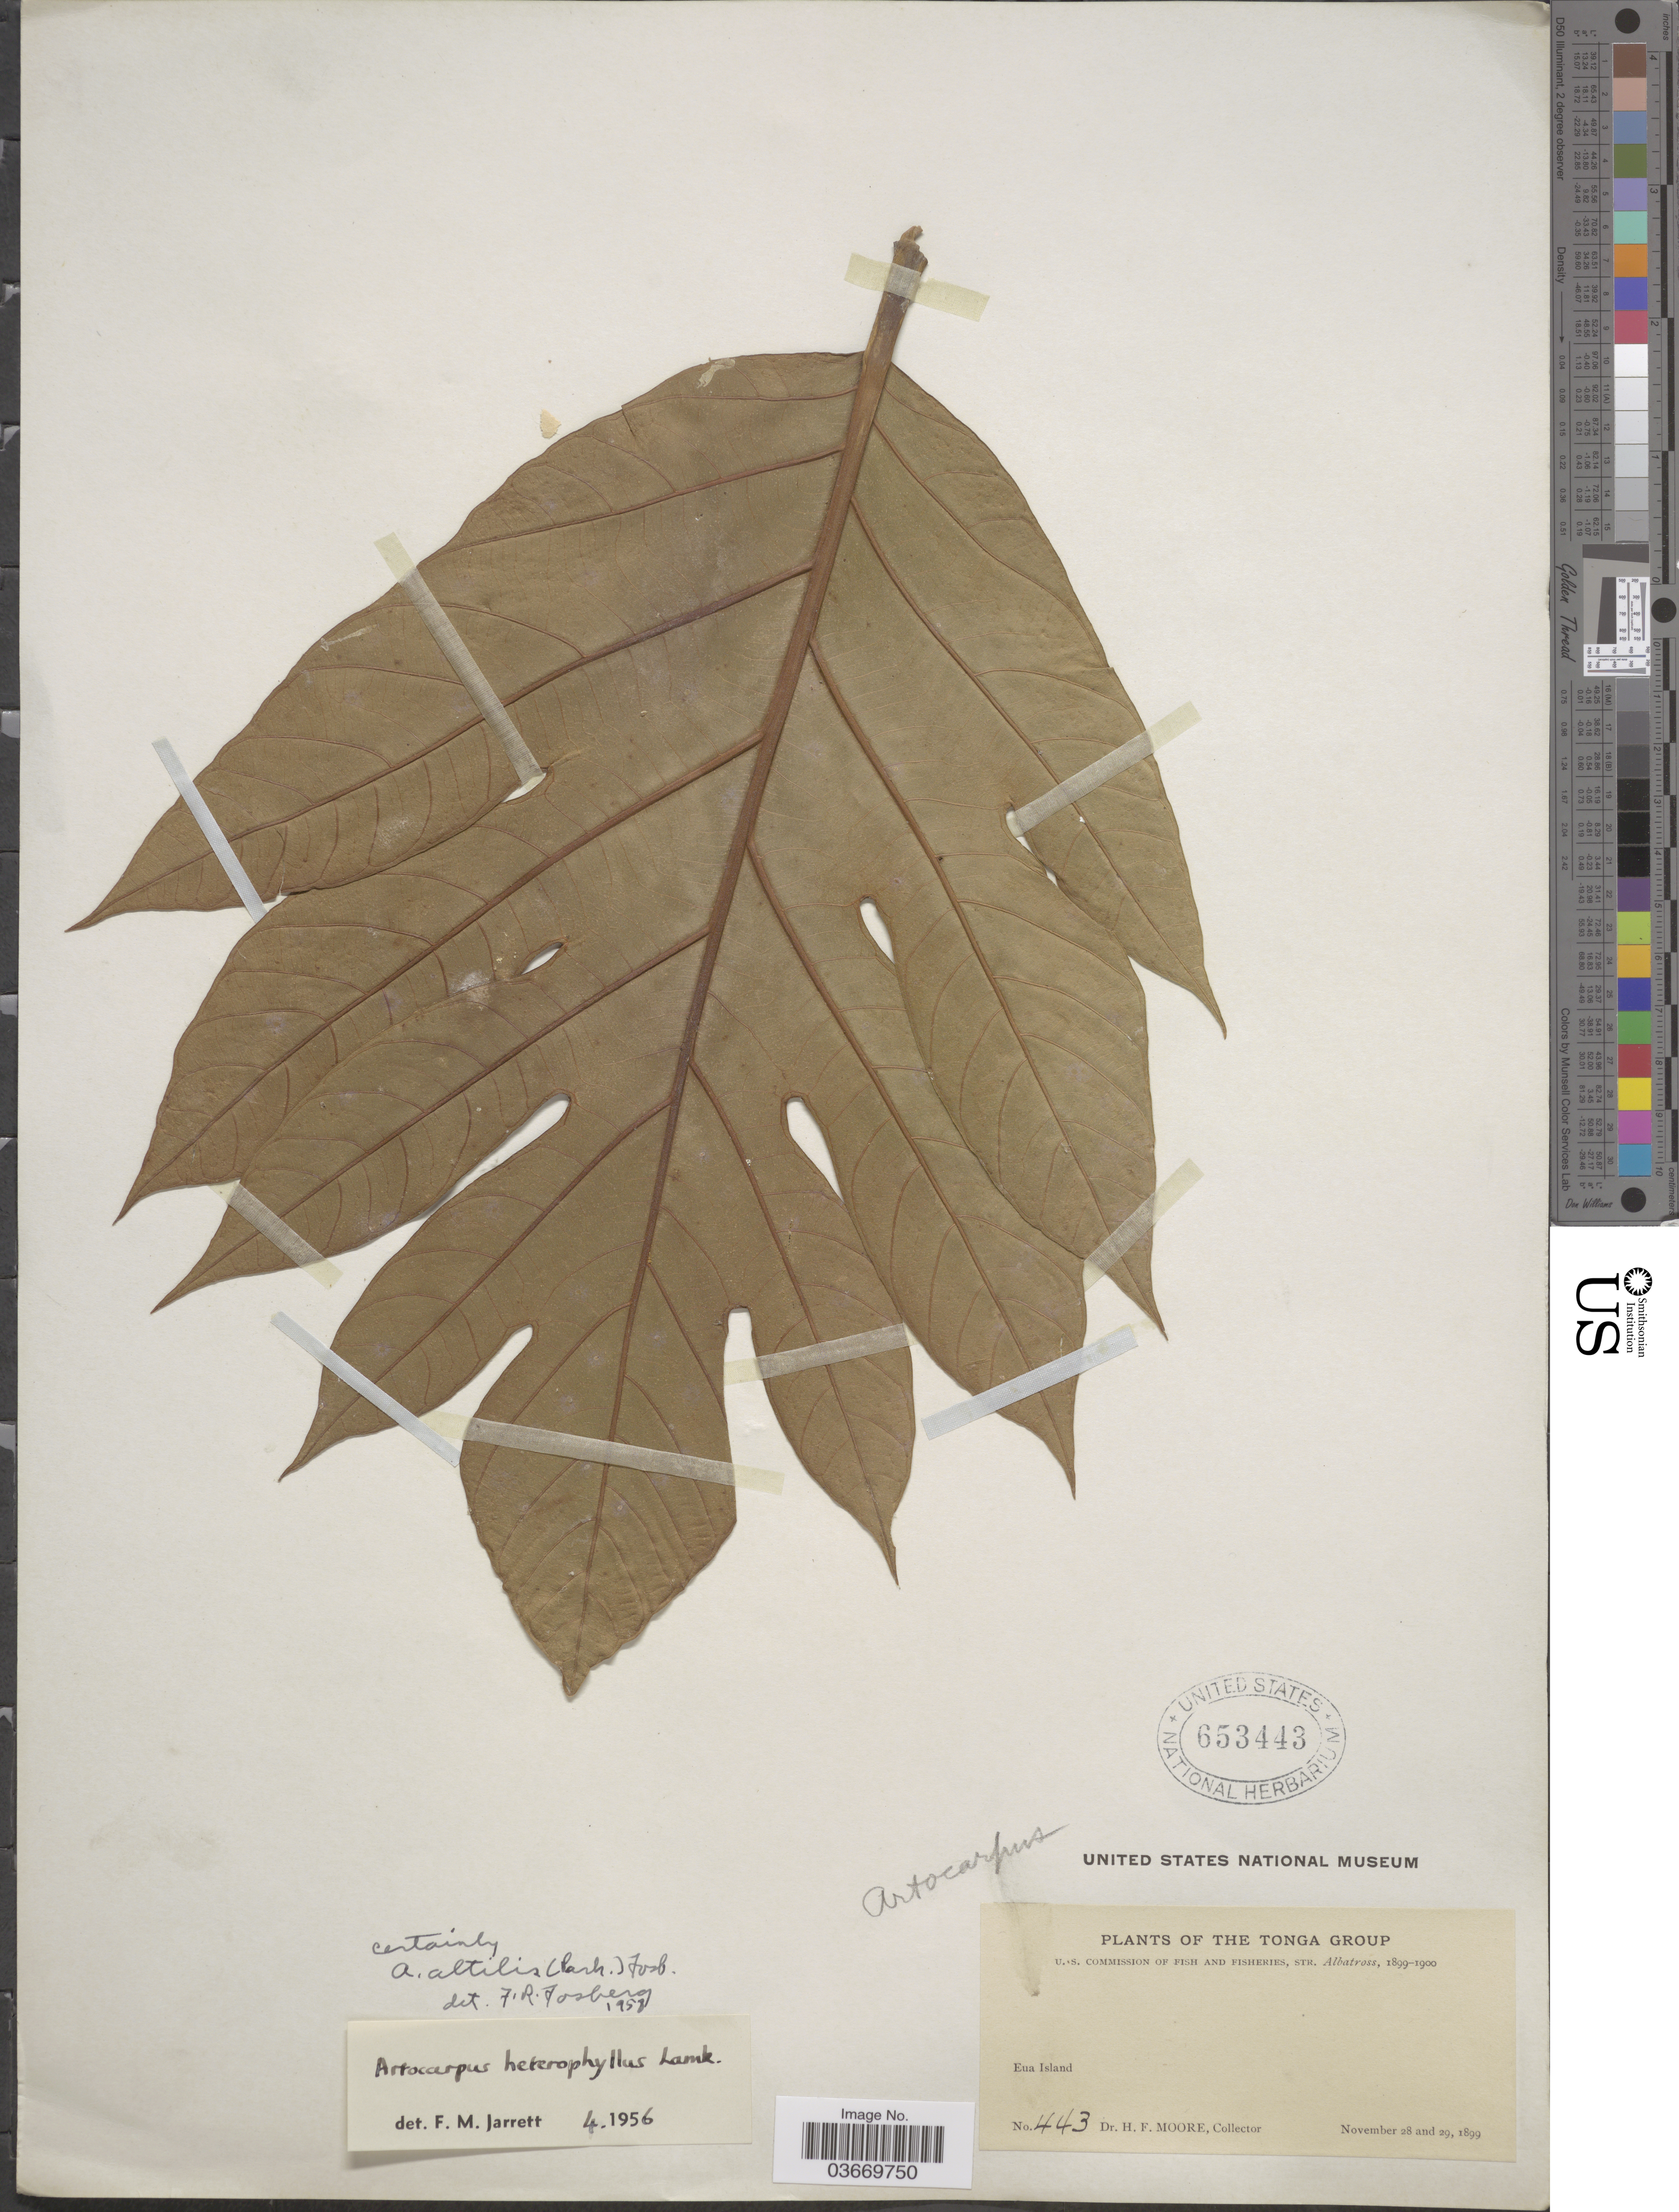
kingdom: Plantae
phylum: Tracheophyta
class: Magnoliopsida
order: Rosales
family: Moraceae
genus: Artocarpus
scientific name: Artocarpus altilis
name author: (Parkinson) Fosberg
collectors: H. F. Moore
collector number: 443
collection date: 1899-11-28/1899-11-29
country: Tonga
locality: The Tonga Group. Eua Island.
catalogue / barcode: US 653443